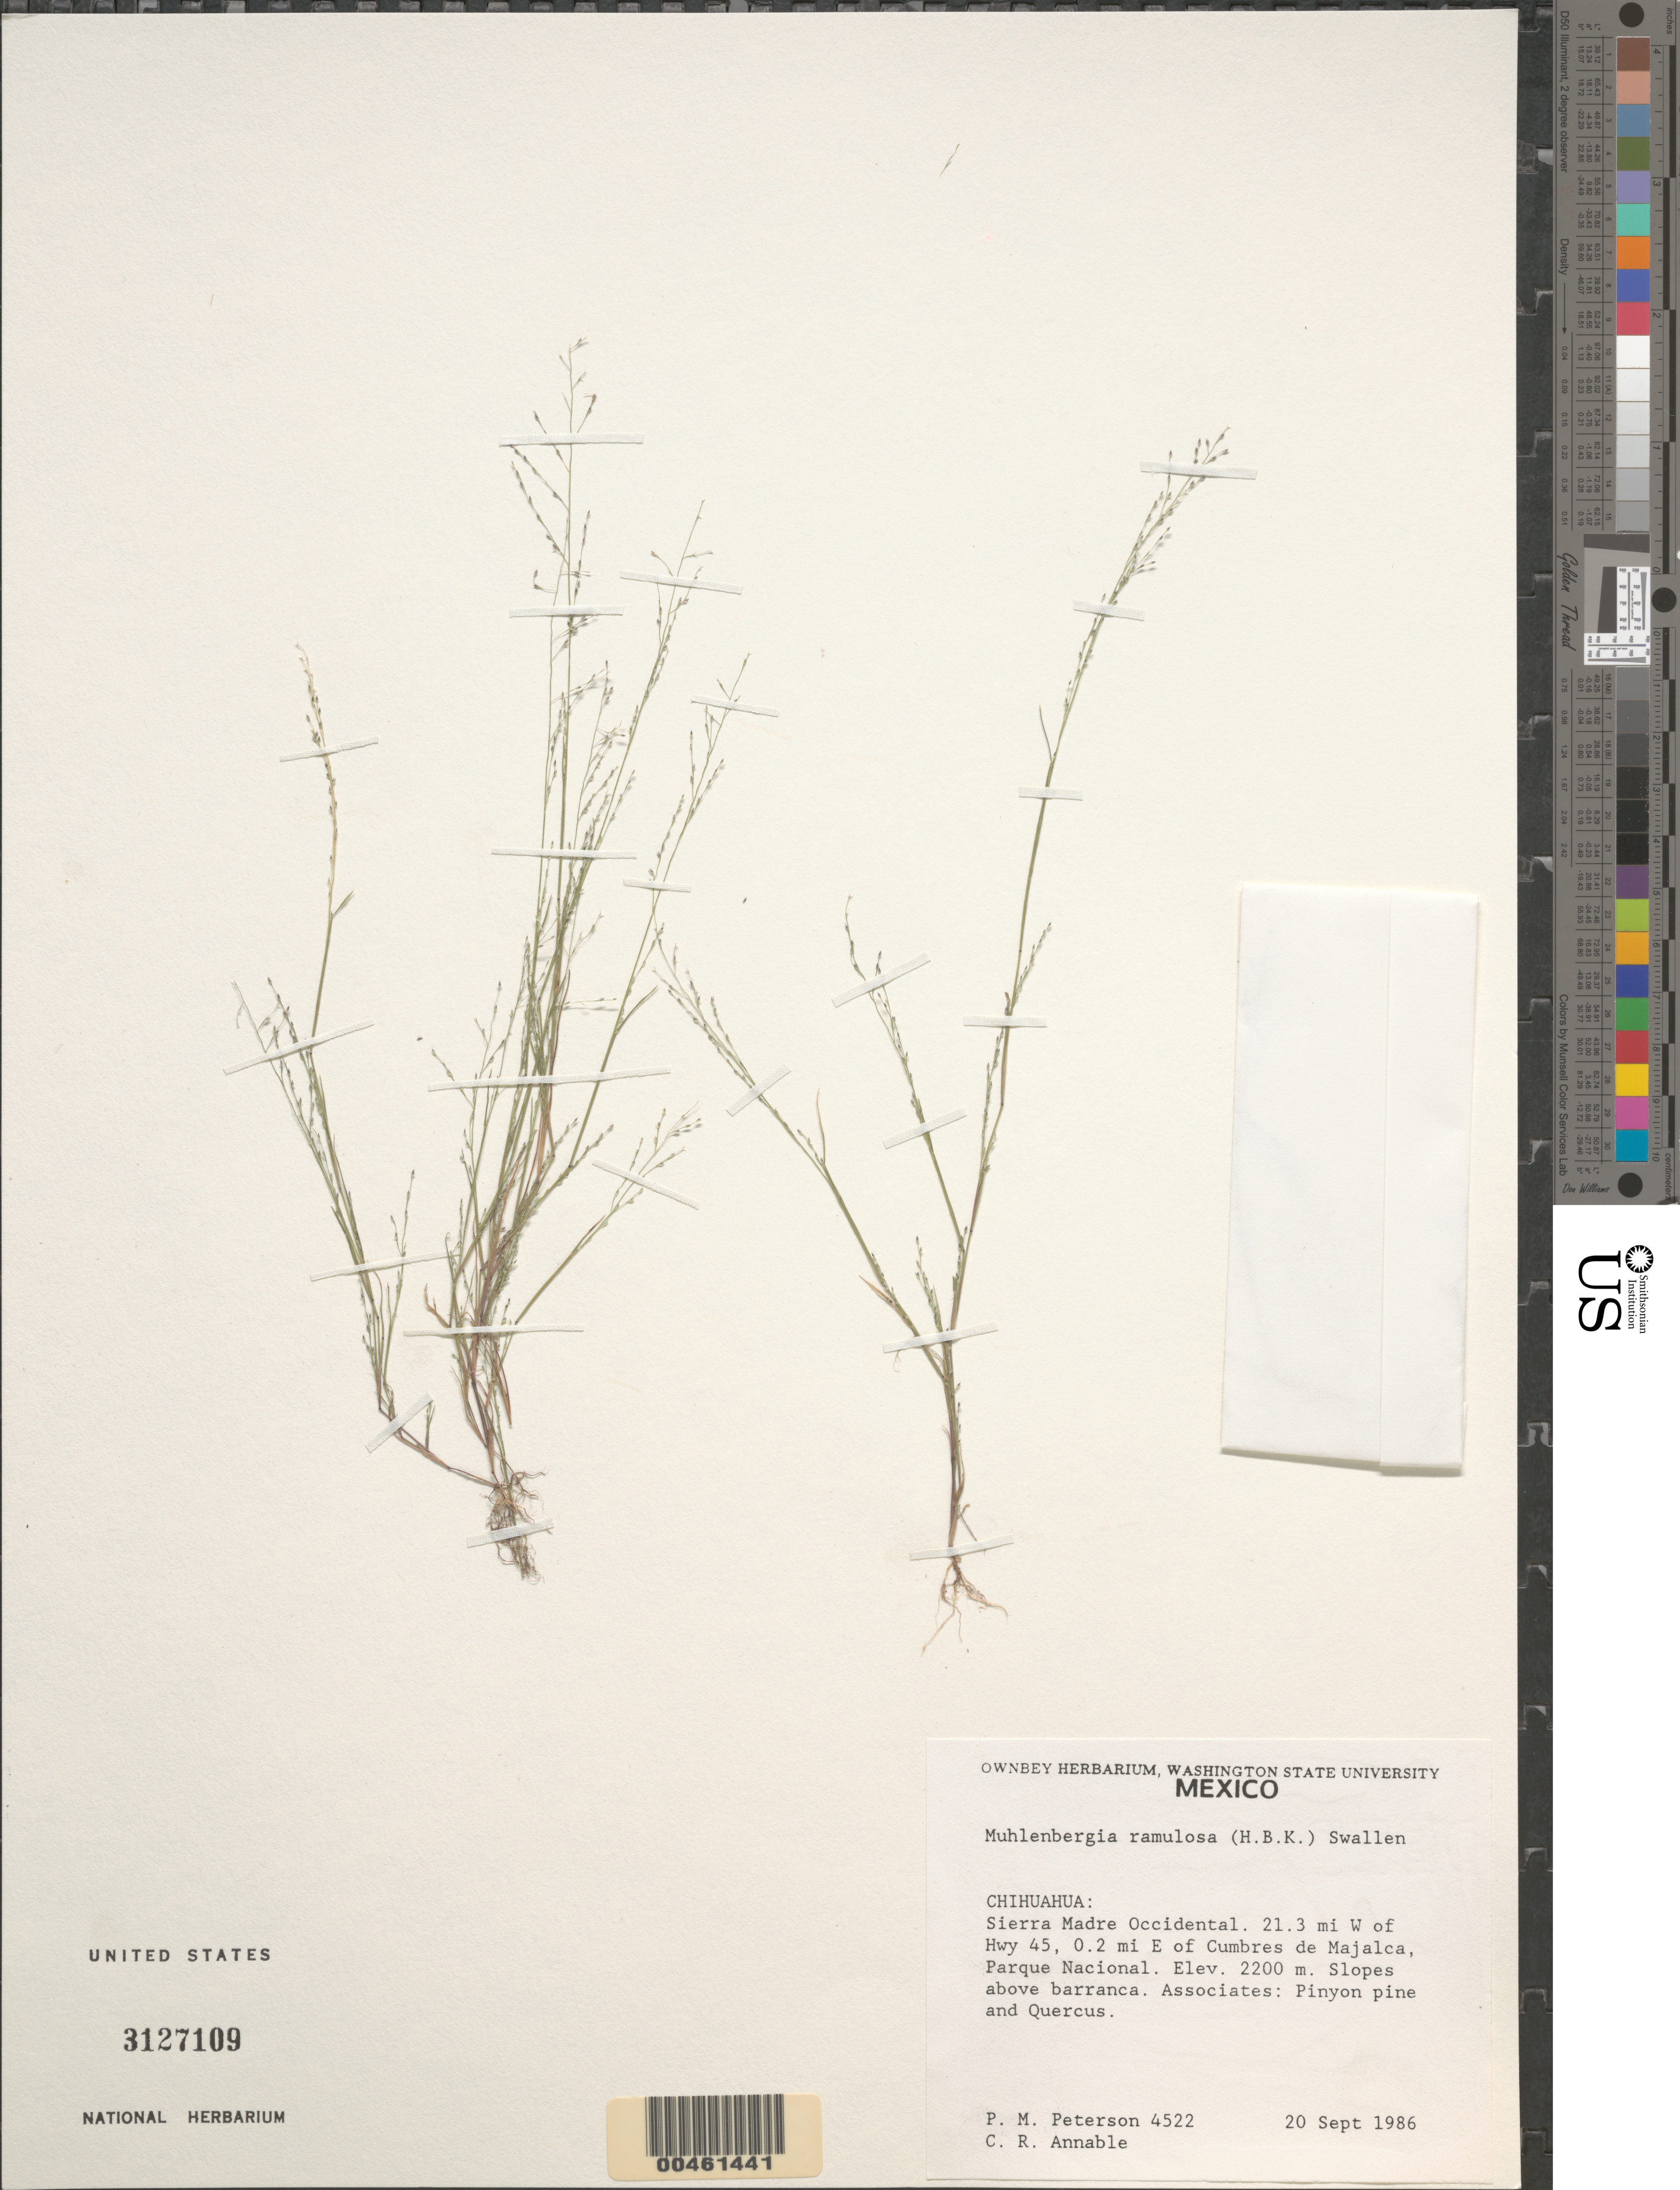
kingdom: Plantae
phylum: Tracheophyta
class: Liliopsida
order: Poales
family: Poaceae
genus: Muhlenbergia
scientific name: Muhlenbergia ramulosa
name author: (Kunth) Swallen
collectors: P. M. Peterson & C. R. Annable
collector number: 04522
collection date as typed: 20 Sep 1986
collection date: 1986-09-20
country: Mexico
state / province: Chihuahua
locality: Sierra Madre Occidental, Parque Nacional, 0.2 miles E of Cumbres de Majalca, 21.3 miles W of Hwy 45.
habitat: Slopes above barranca, associated with Pinyon pines and Quercus.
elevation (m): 2200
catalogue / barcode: US 3127109